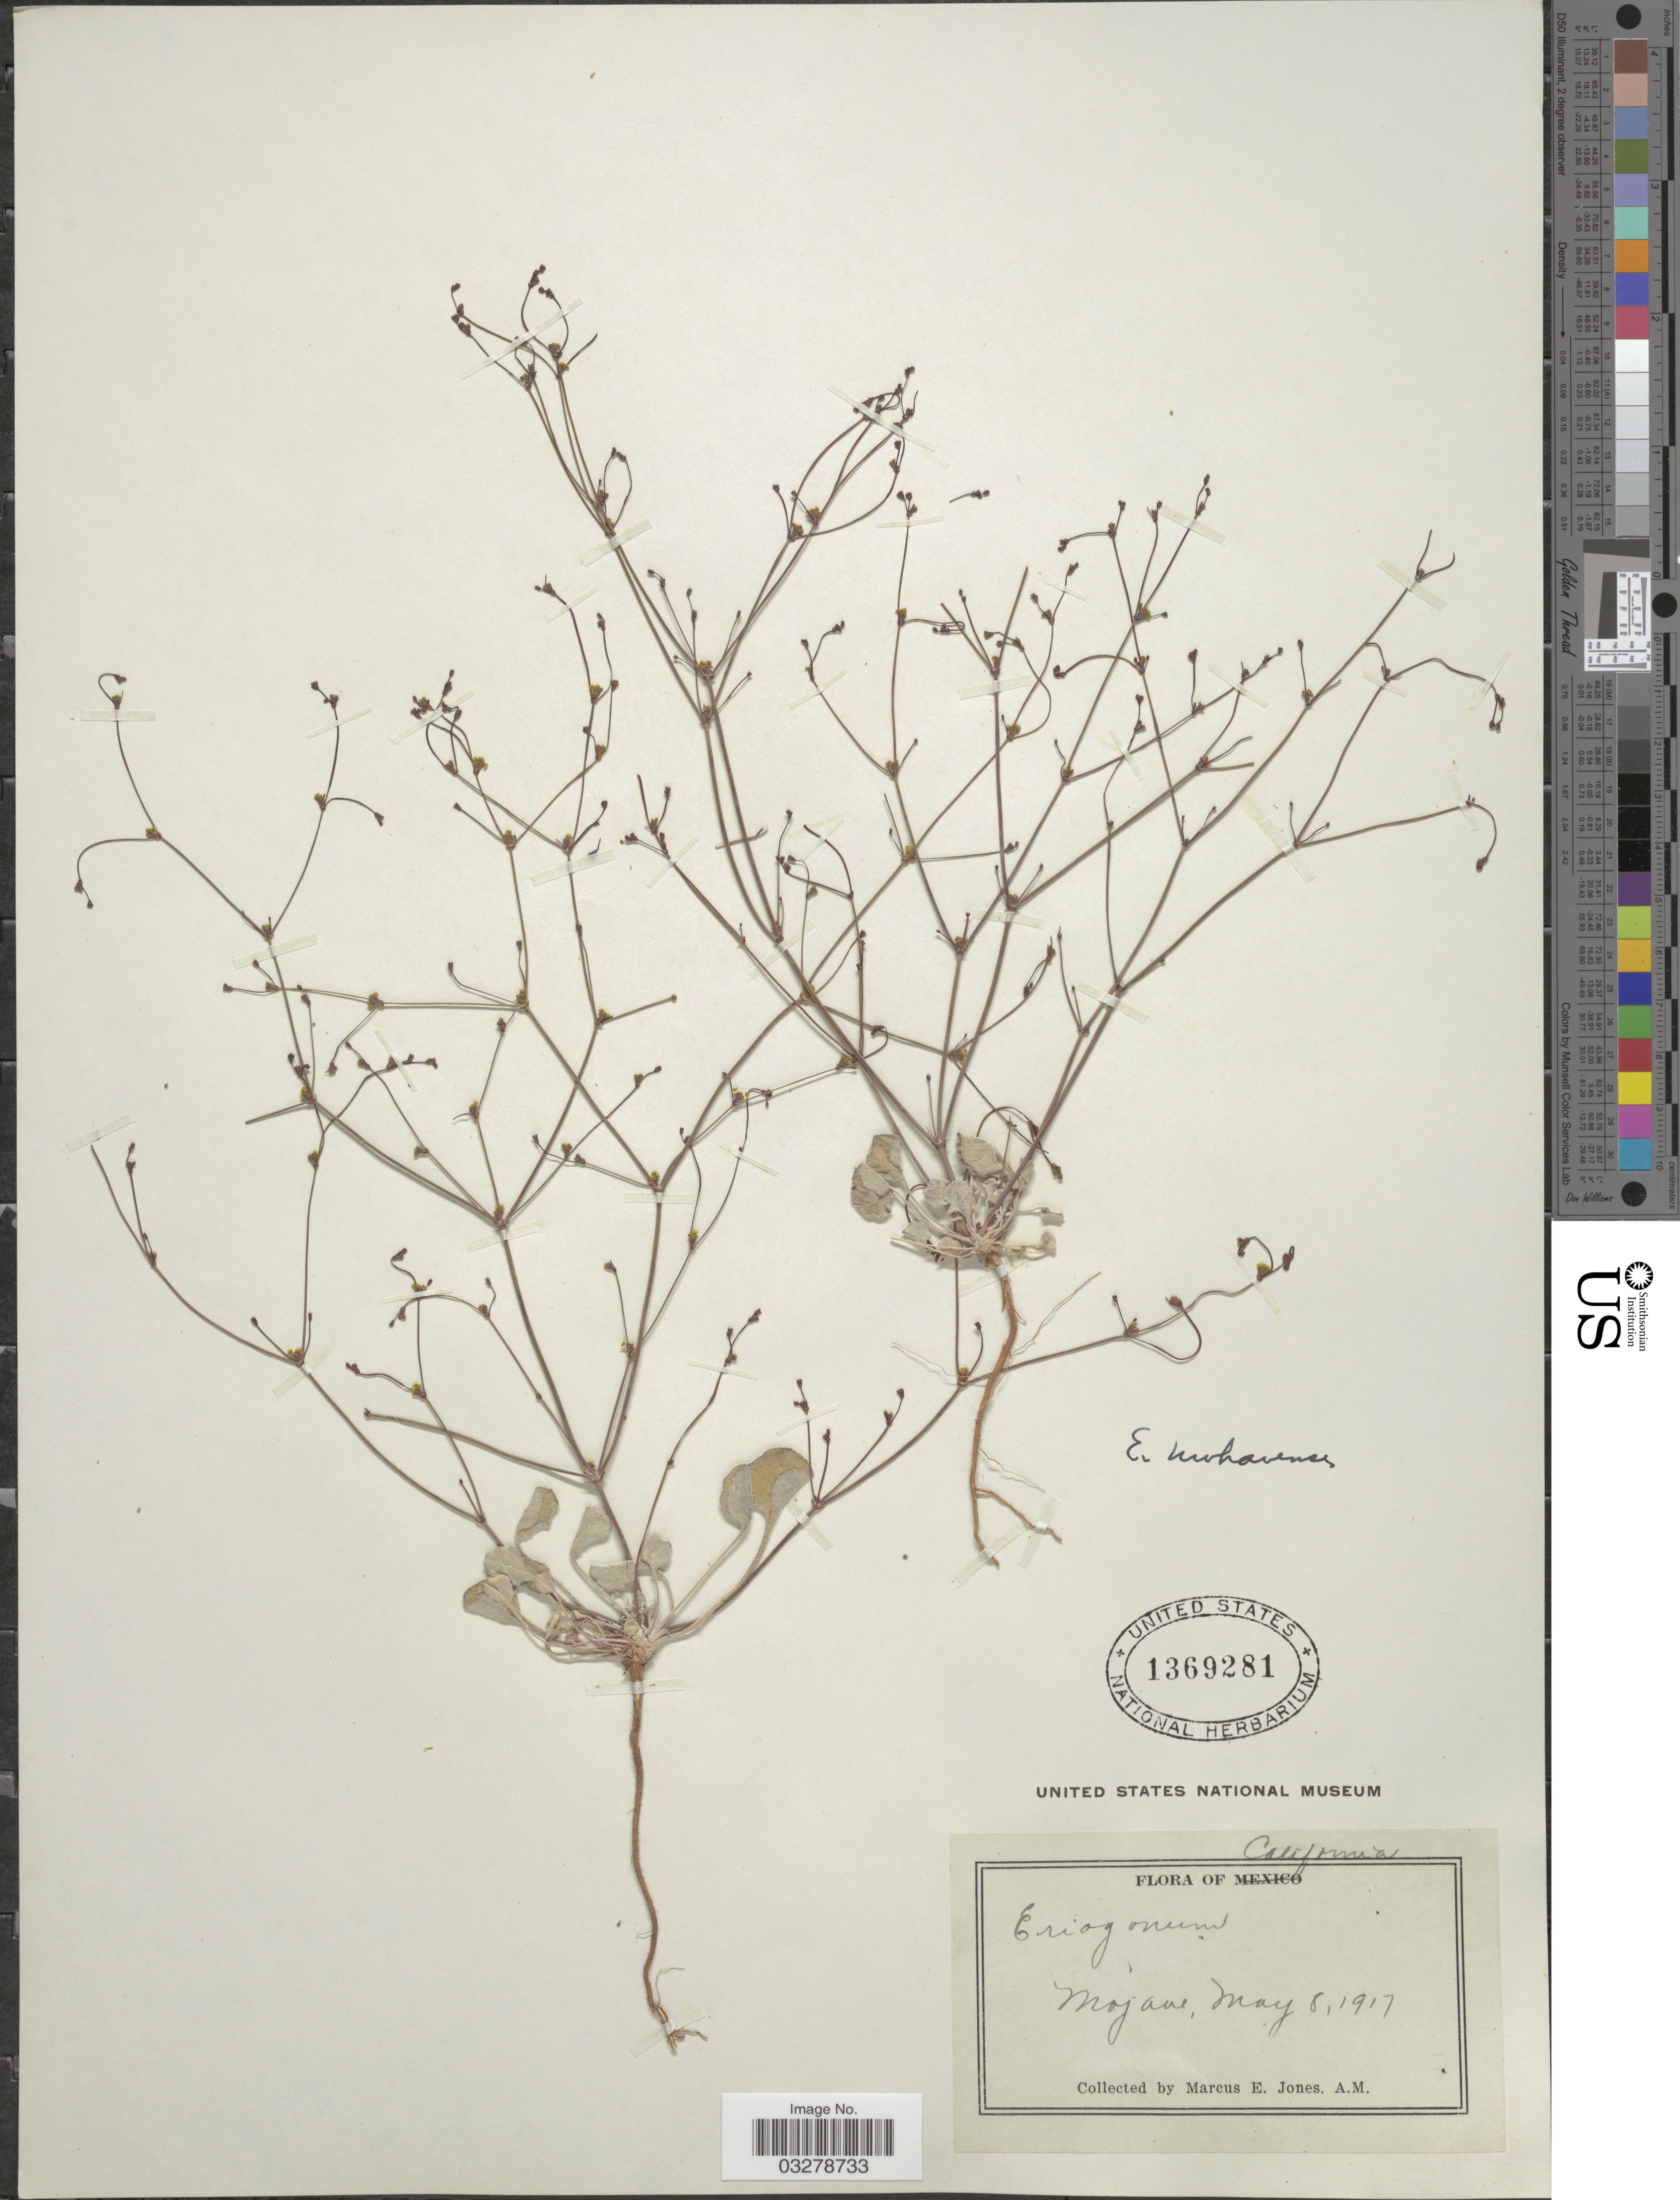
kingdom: Plantae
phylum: Tracheophyta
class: Magnoliopsida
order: Caryophyllales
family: Polygonaceae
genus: Eriogonum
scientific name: Eriogonum mohavense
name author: S. Watson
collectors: M. E. Jones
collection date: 1917-05-08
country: United States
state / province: California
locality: Mojave.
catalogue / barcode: US 1369281